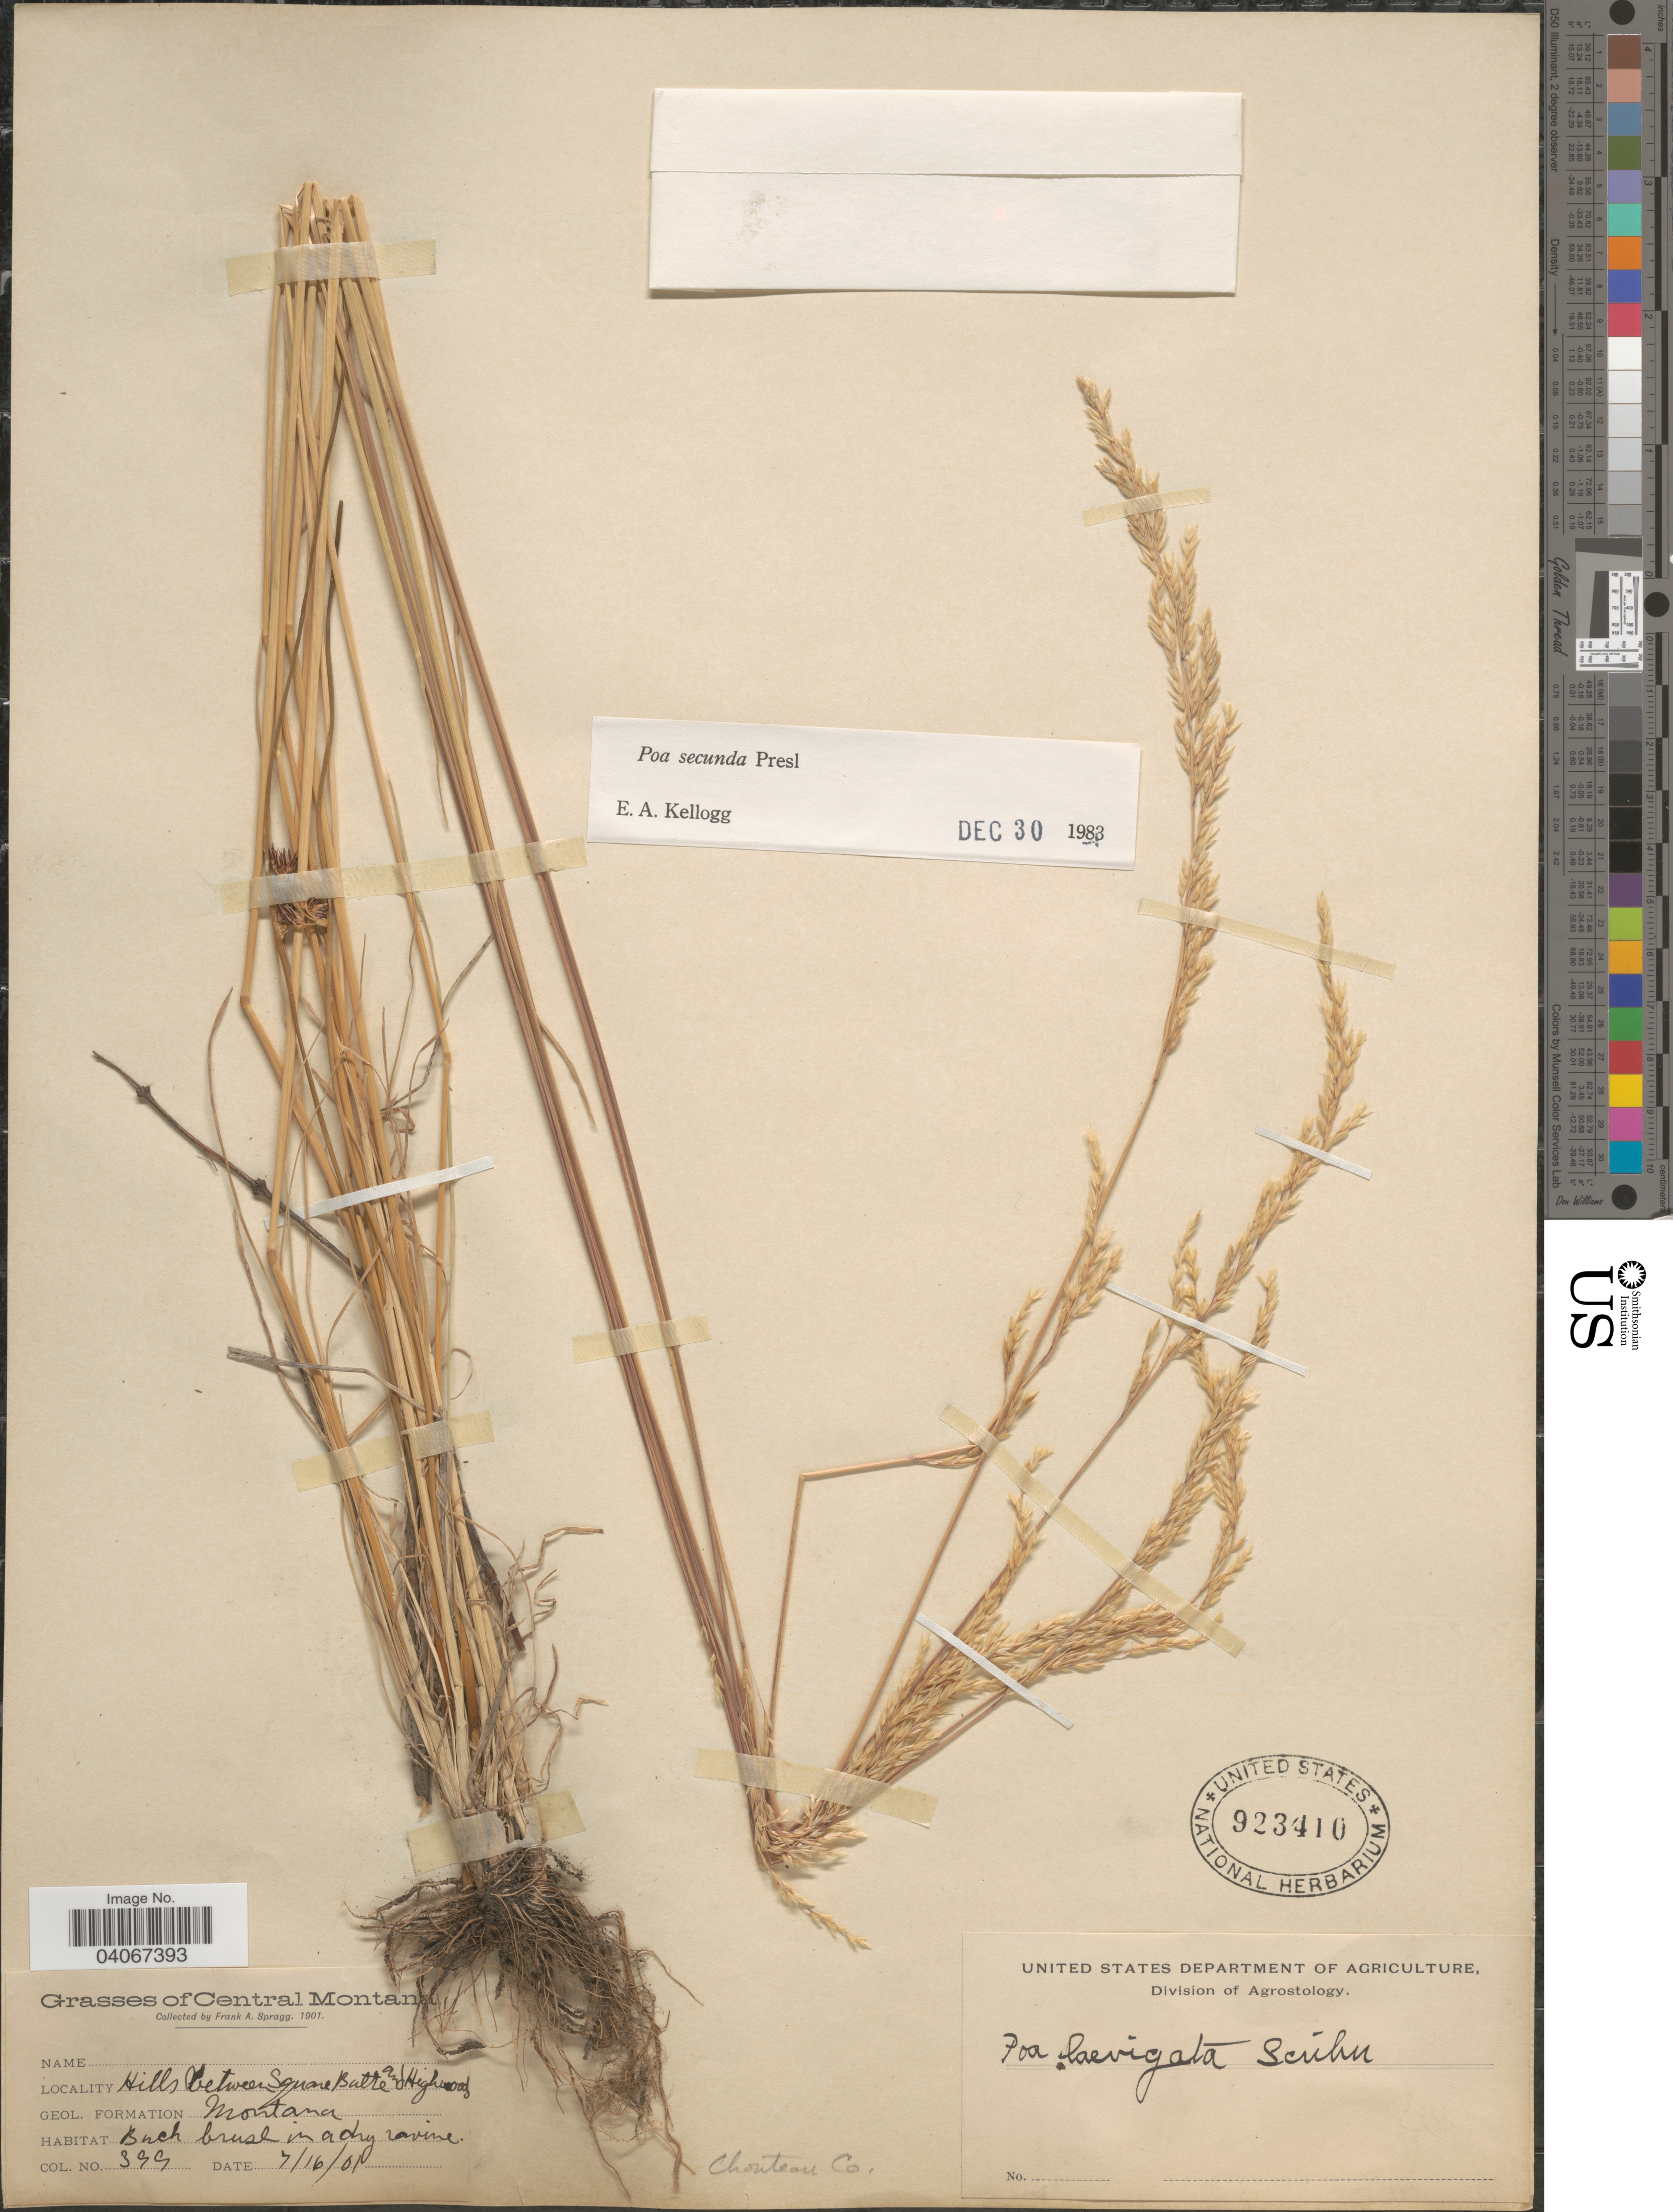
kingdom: Plantae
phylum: Tracheophyta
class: Liliopsida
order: Poales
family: Poaceae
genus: Poa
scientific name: Poa secunda subsp. secunda var. secunda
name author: J. Presl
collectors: F. Spragg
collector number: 399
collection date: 1901-07-16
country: United States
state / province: Montana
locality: Hills between Square Butte and Highwoods. Chouteau Co.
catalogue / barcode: US 923410